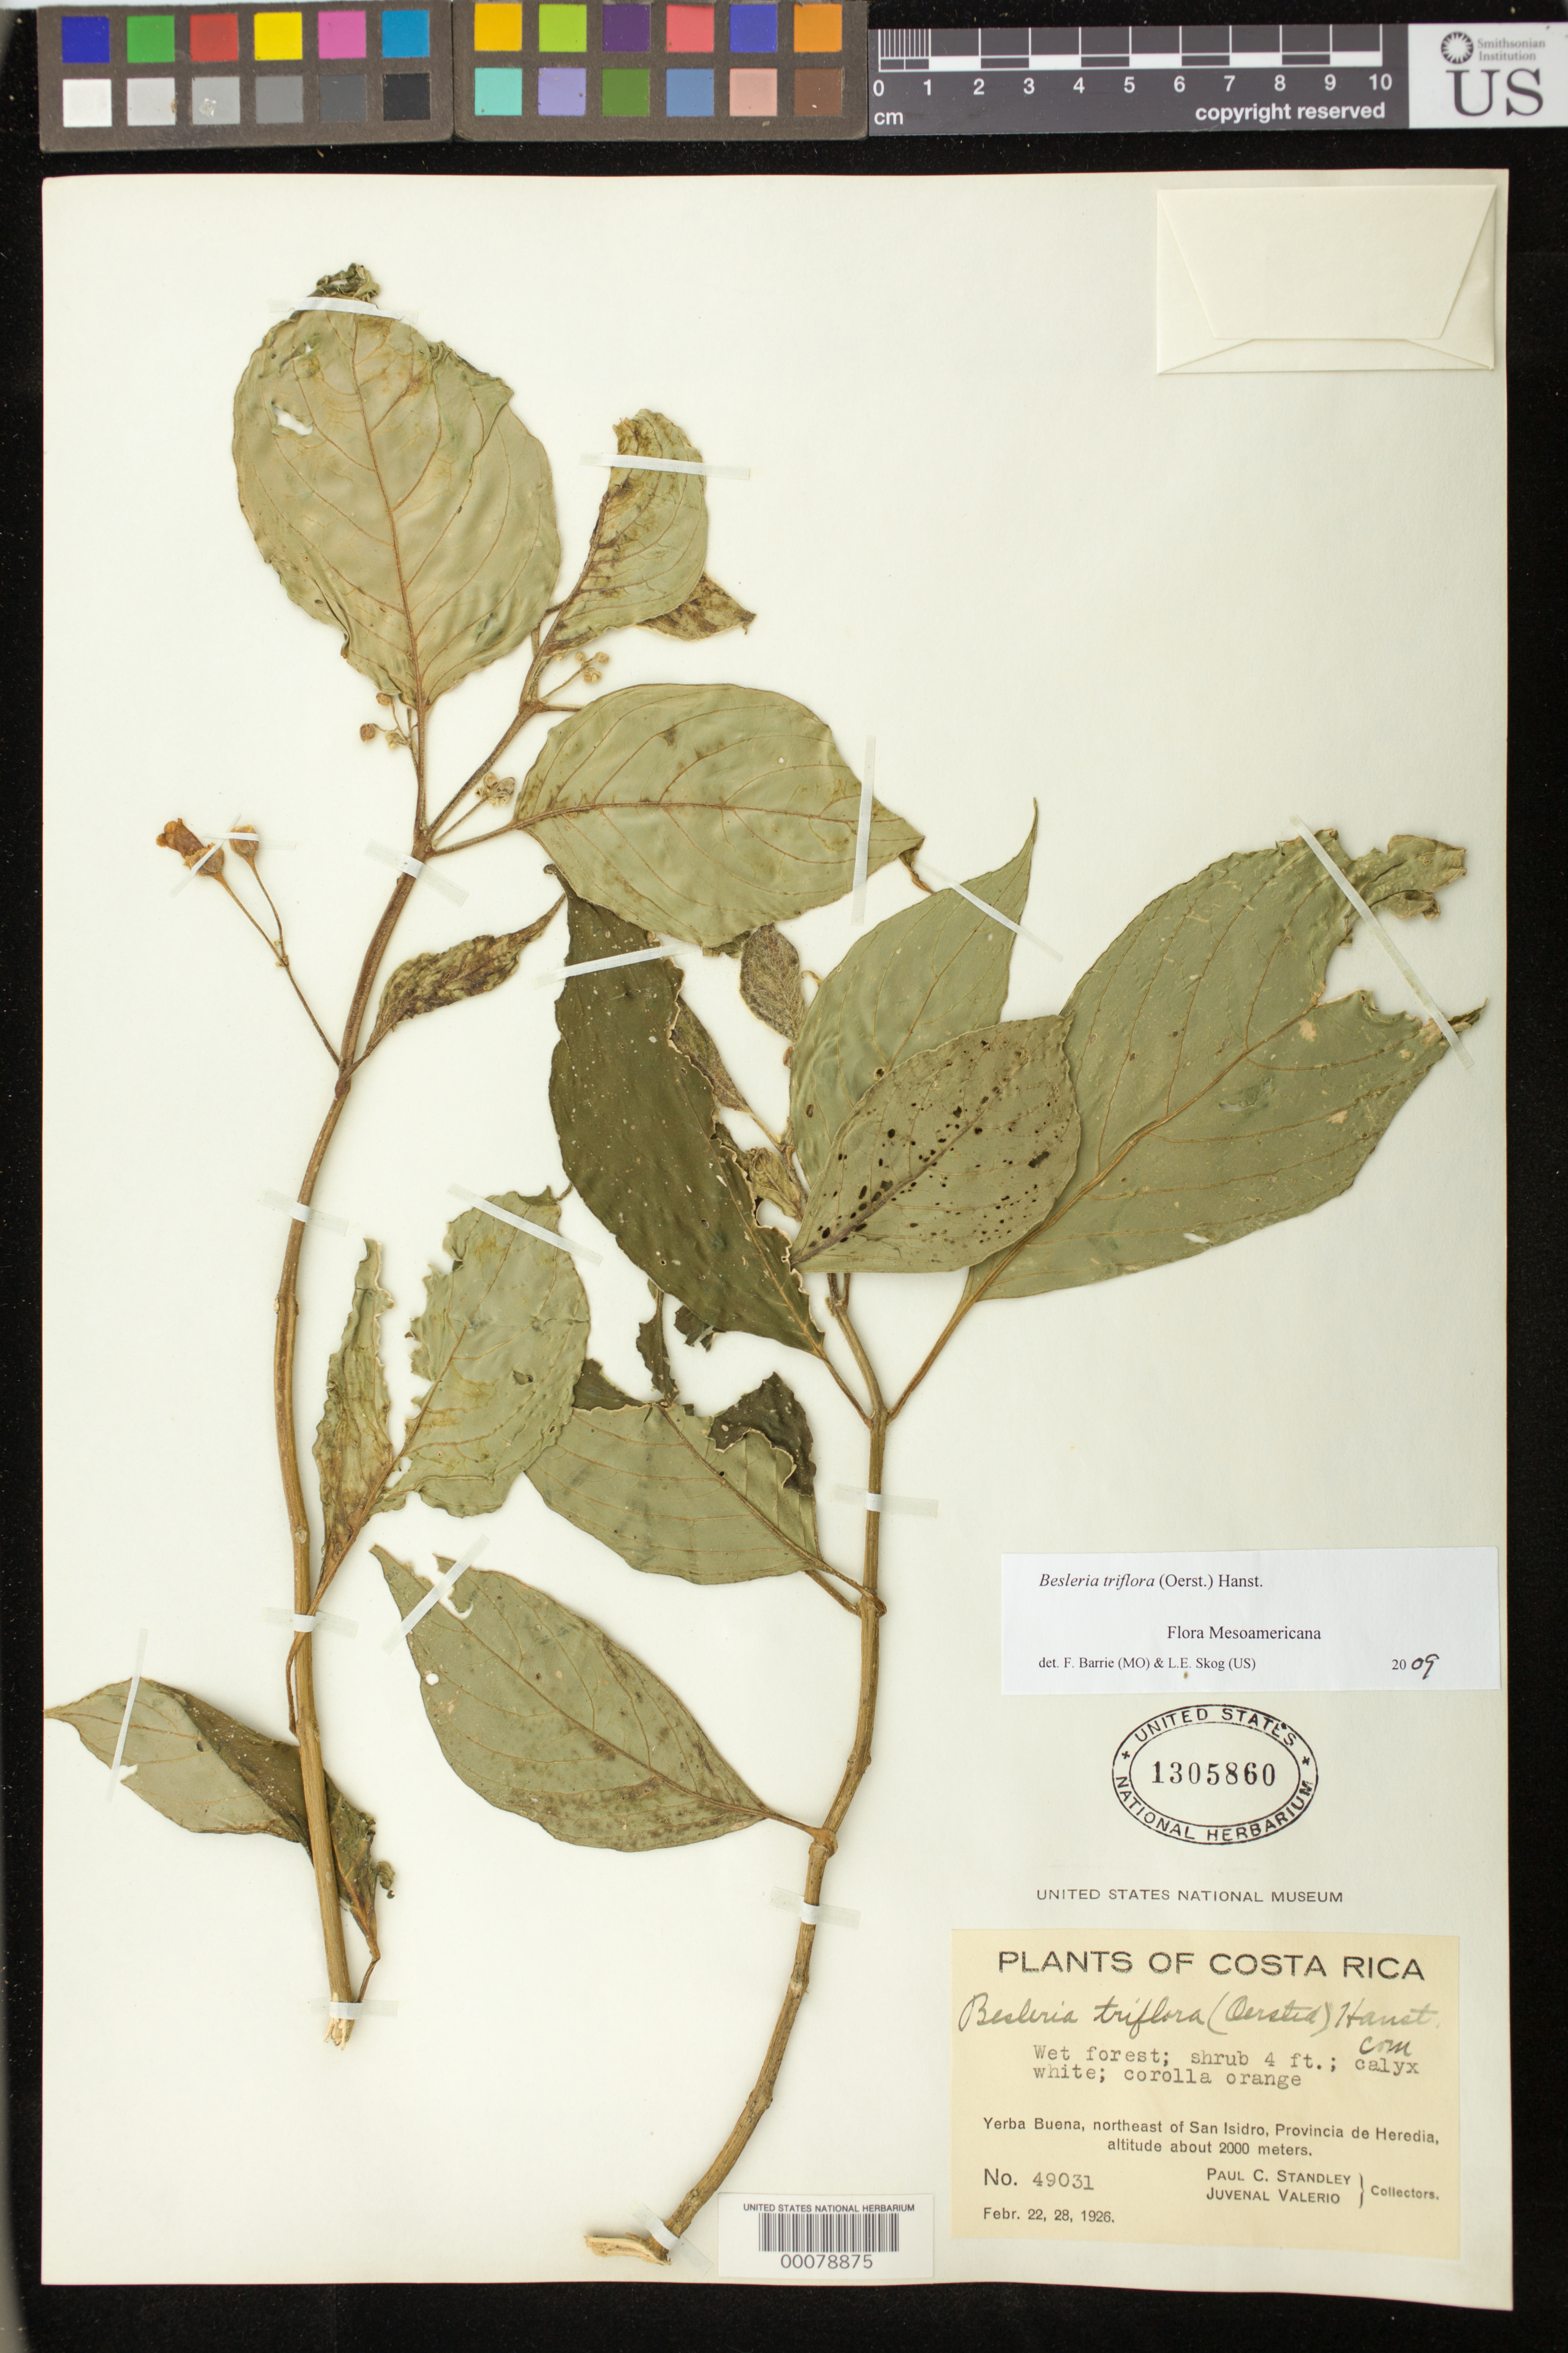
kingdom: Plantae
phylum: Tracheophyta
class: Magnoliopsida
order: Lamiales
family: Gesneriaceae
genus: Besleria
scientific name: Besleria triflora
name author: (Oerst.) Hanst.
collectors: P. C. Standley & J. Valerio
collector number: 49031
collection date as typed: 22-28 Feb 1926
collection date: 1926-02-22/1926-02-28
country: Costa Rica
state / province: Heredia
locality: Yerba Buena, NE of San Isidro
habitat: Wet forest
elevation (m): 2000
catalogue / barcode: US 1305860